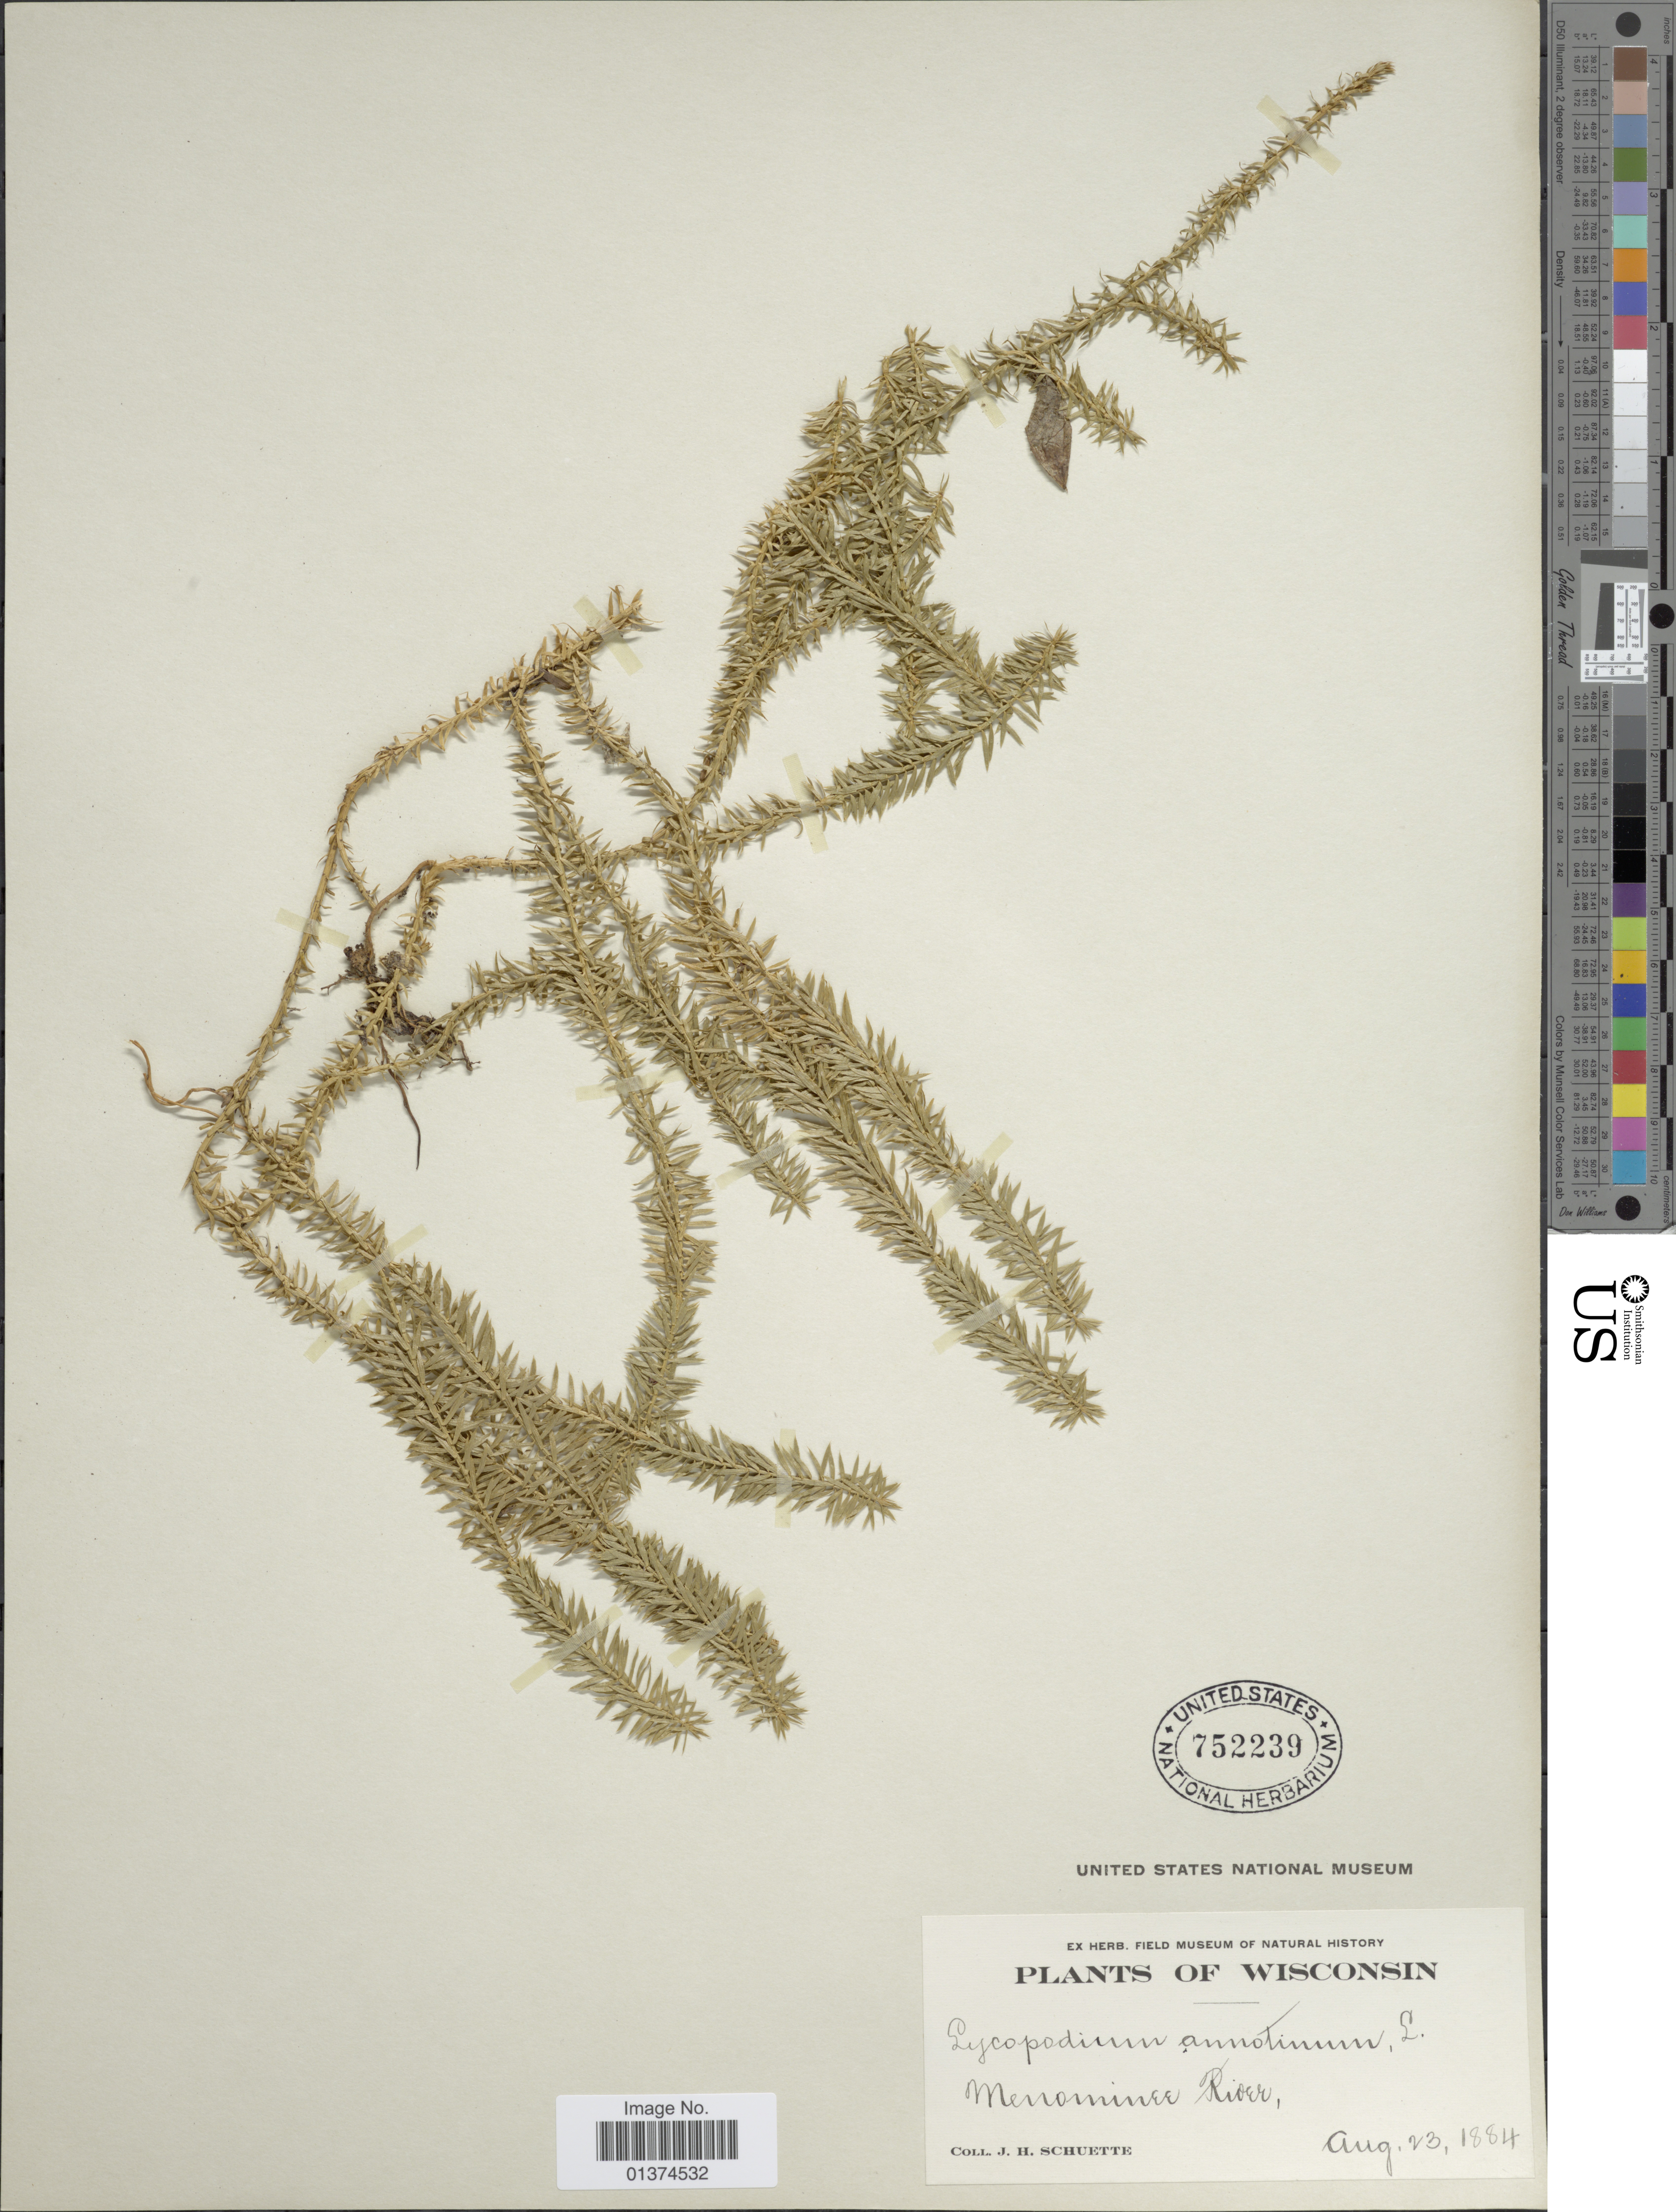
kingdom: Plantae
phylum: Tracheophyta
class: Lycopodiopsida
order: Lycopodiales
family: Lycopodiaceae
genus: Spinulum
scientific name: Spinulum annotinum subsp. annotinum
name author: (L.) A. Haines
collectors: J. H. Schuette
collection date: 1884-08-23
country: United States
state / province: Wisconsin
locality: Menominee River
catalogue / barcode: US 752239